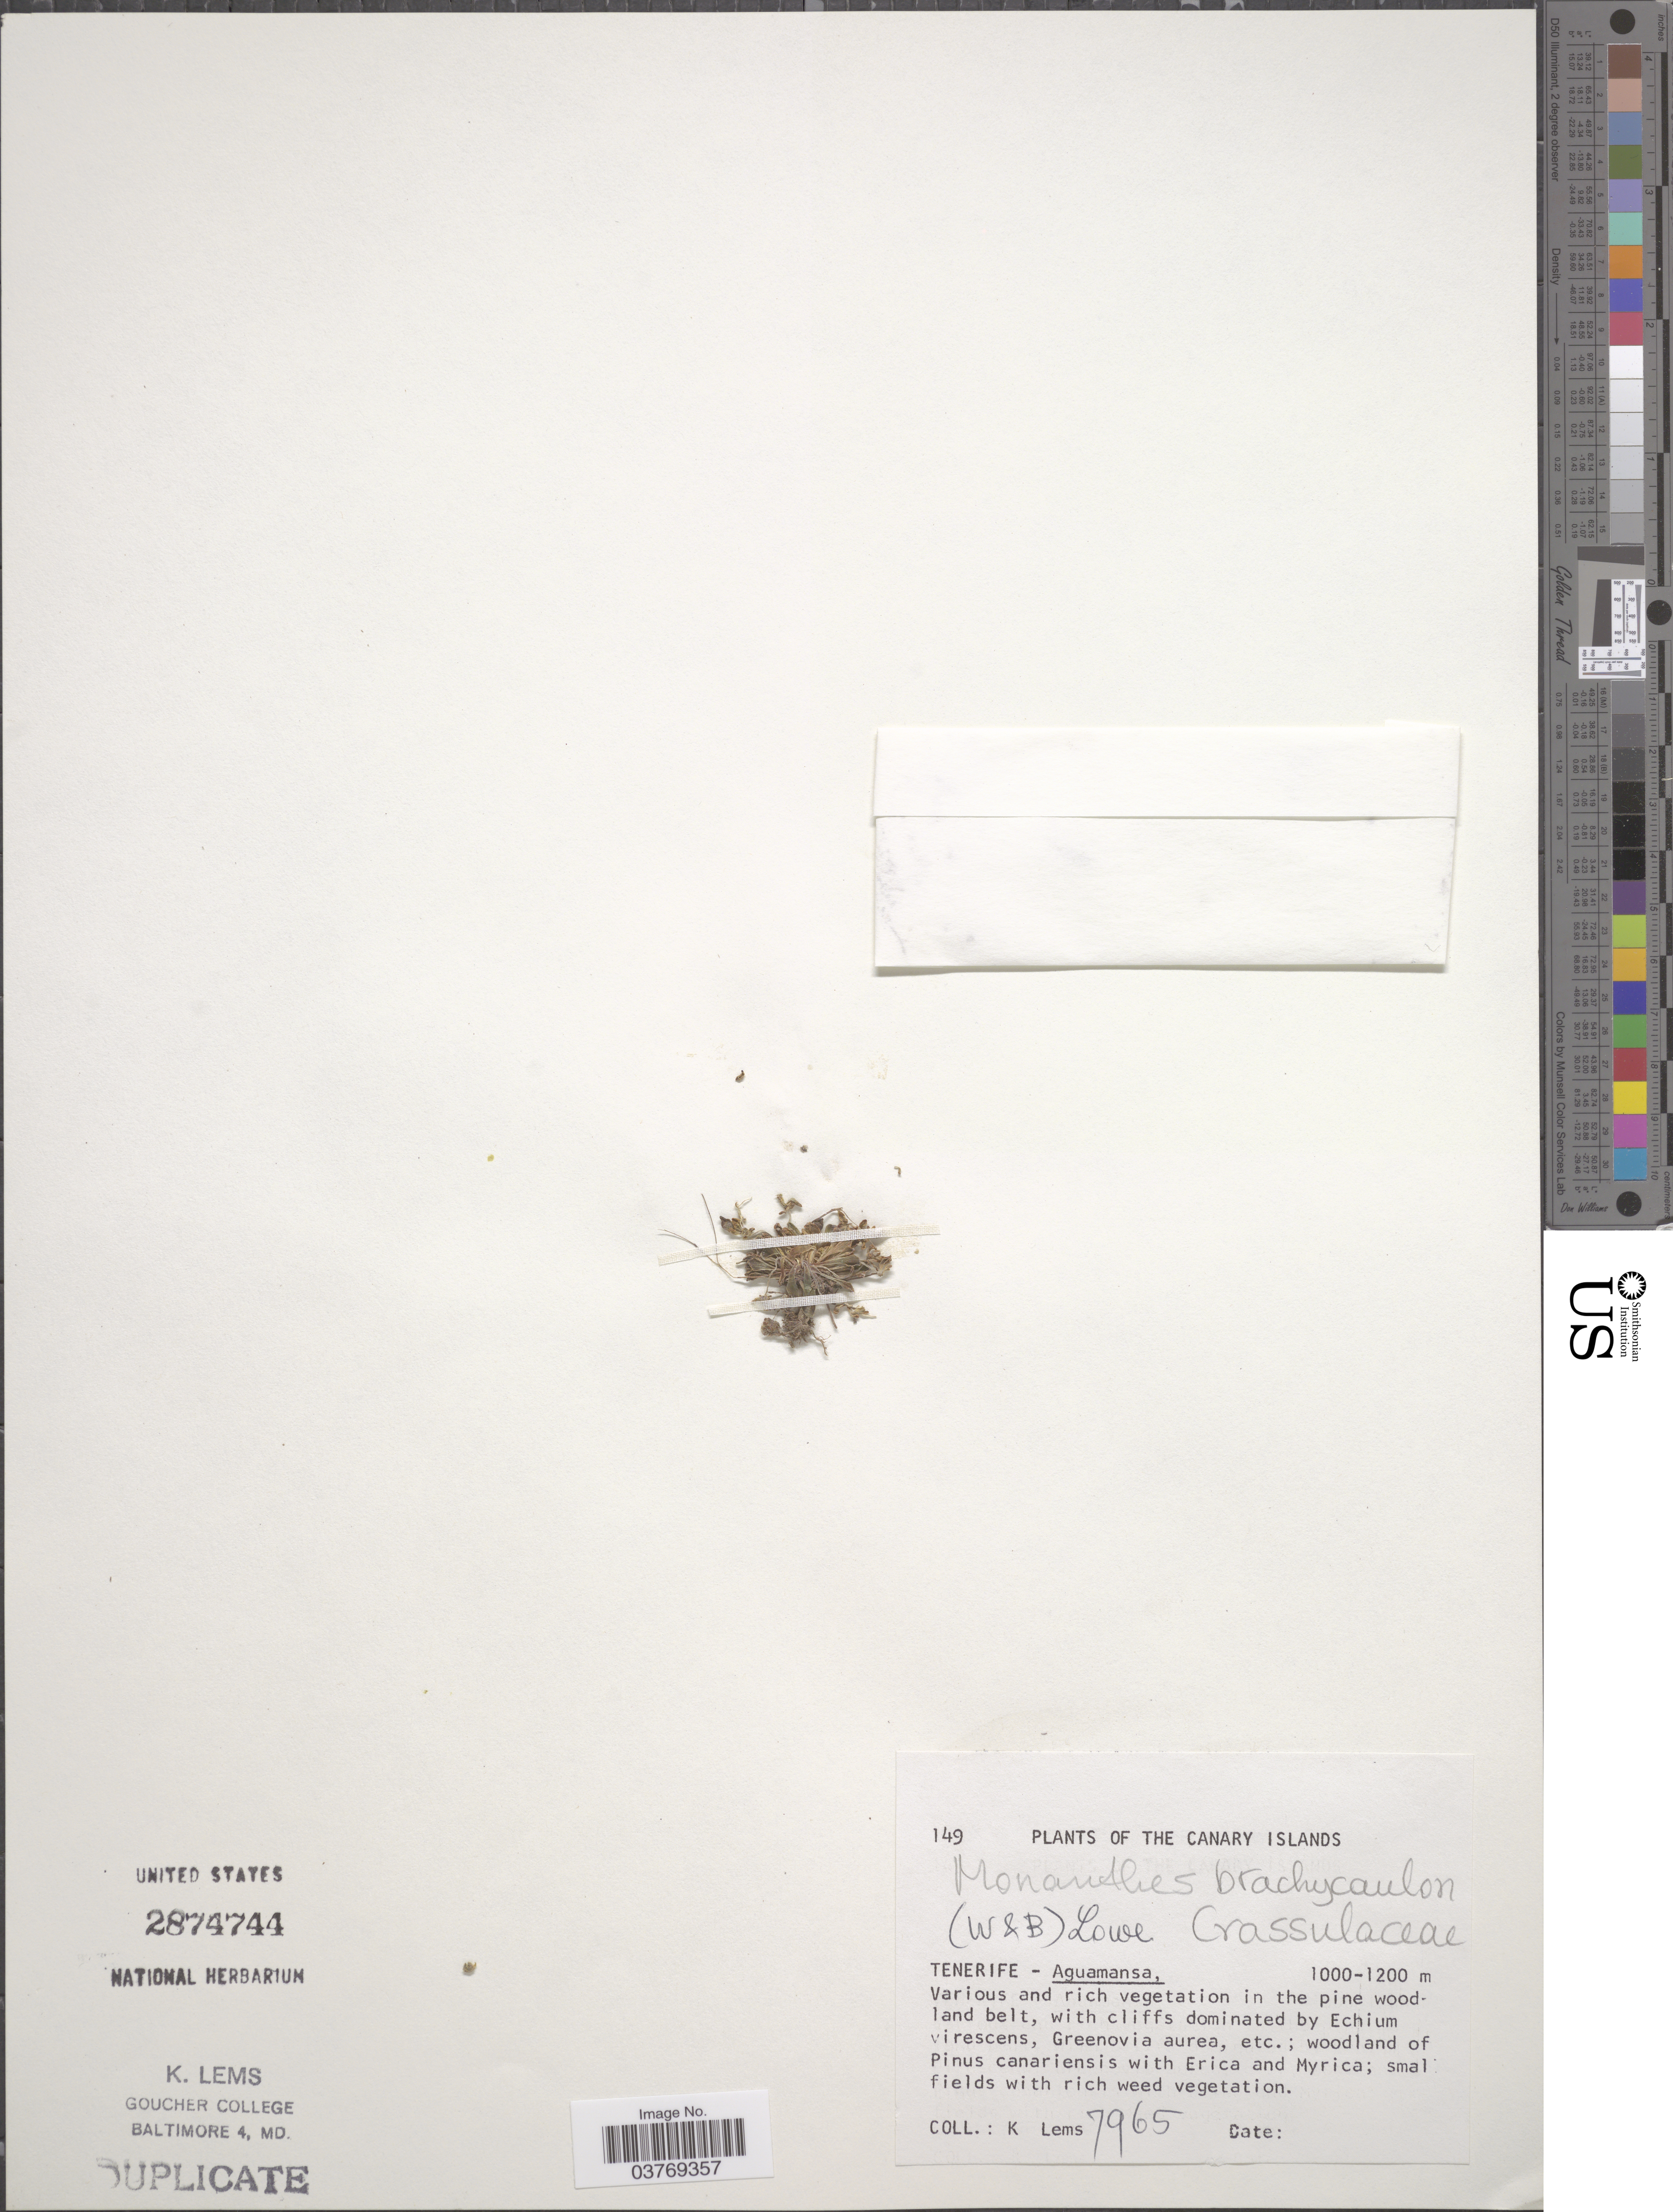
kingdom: Plantae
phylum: Tracheophyta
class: Magnoliopsida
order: Saxifragales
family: Crassulaceae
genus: Monanthes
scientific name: Monanthes brachycaulos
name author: (Webb & Berthel.) Lowe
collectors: K. Lems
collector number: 7965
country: Spain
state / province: Canarias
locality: The Canary Islands. Tenerife- Aguamansa.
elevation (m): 1000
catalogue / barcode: US 2874744